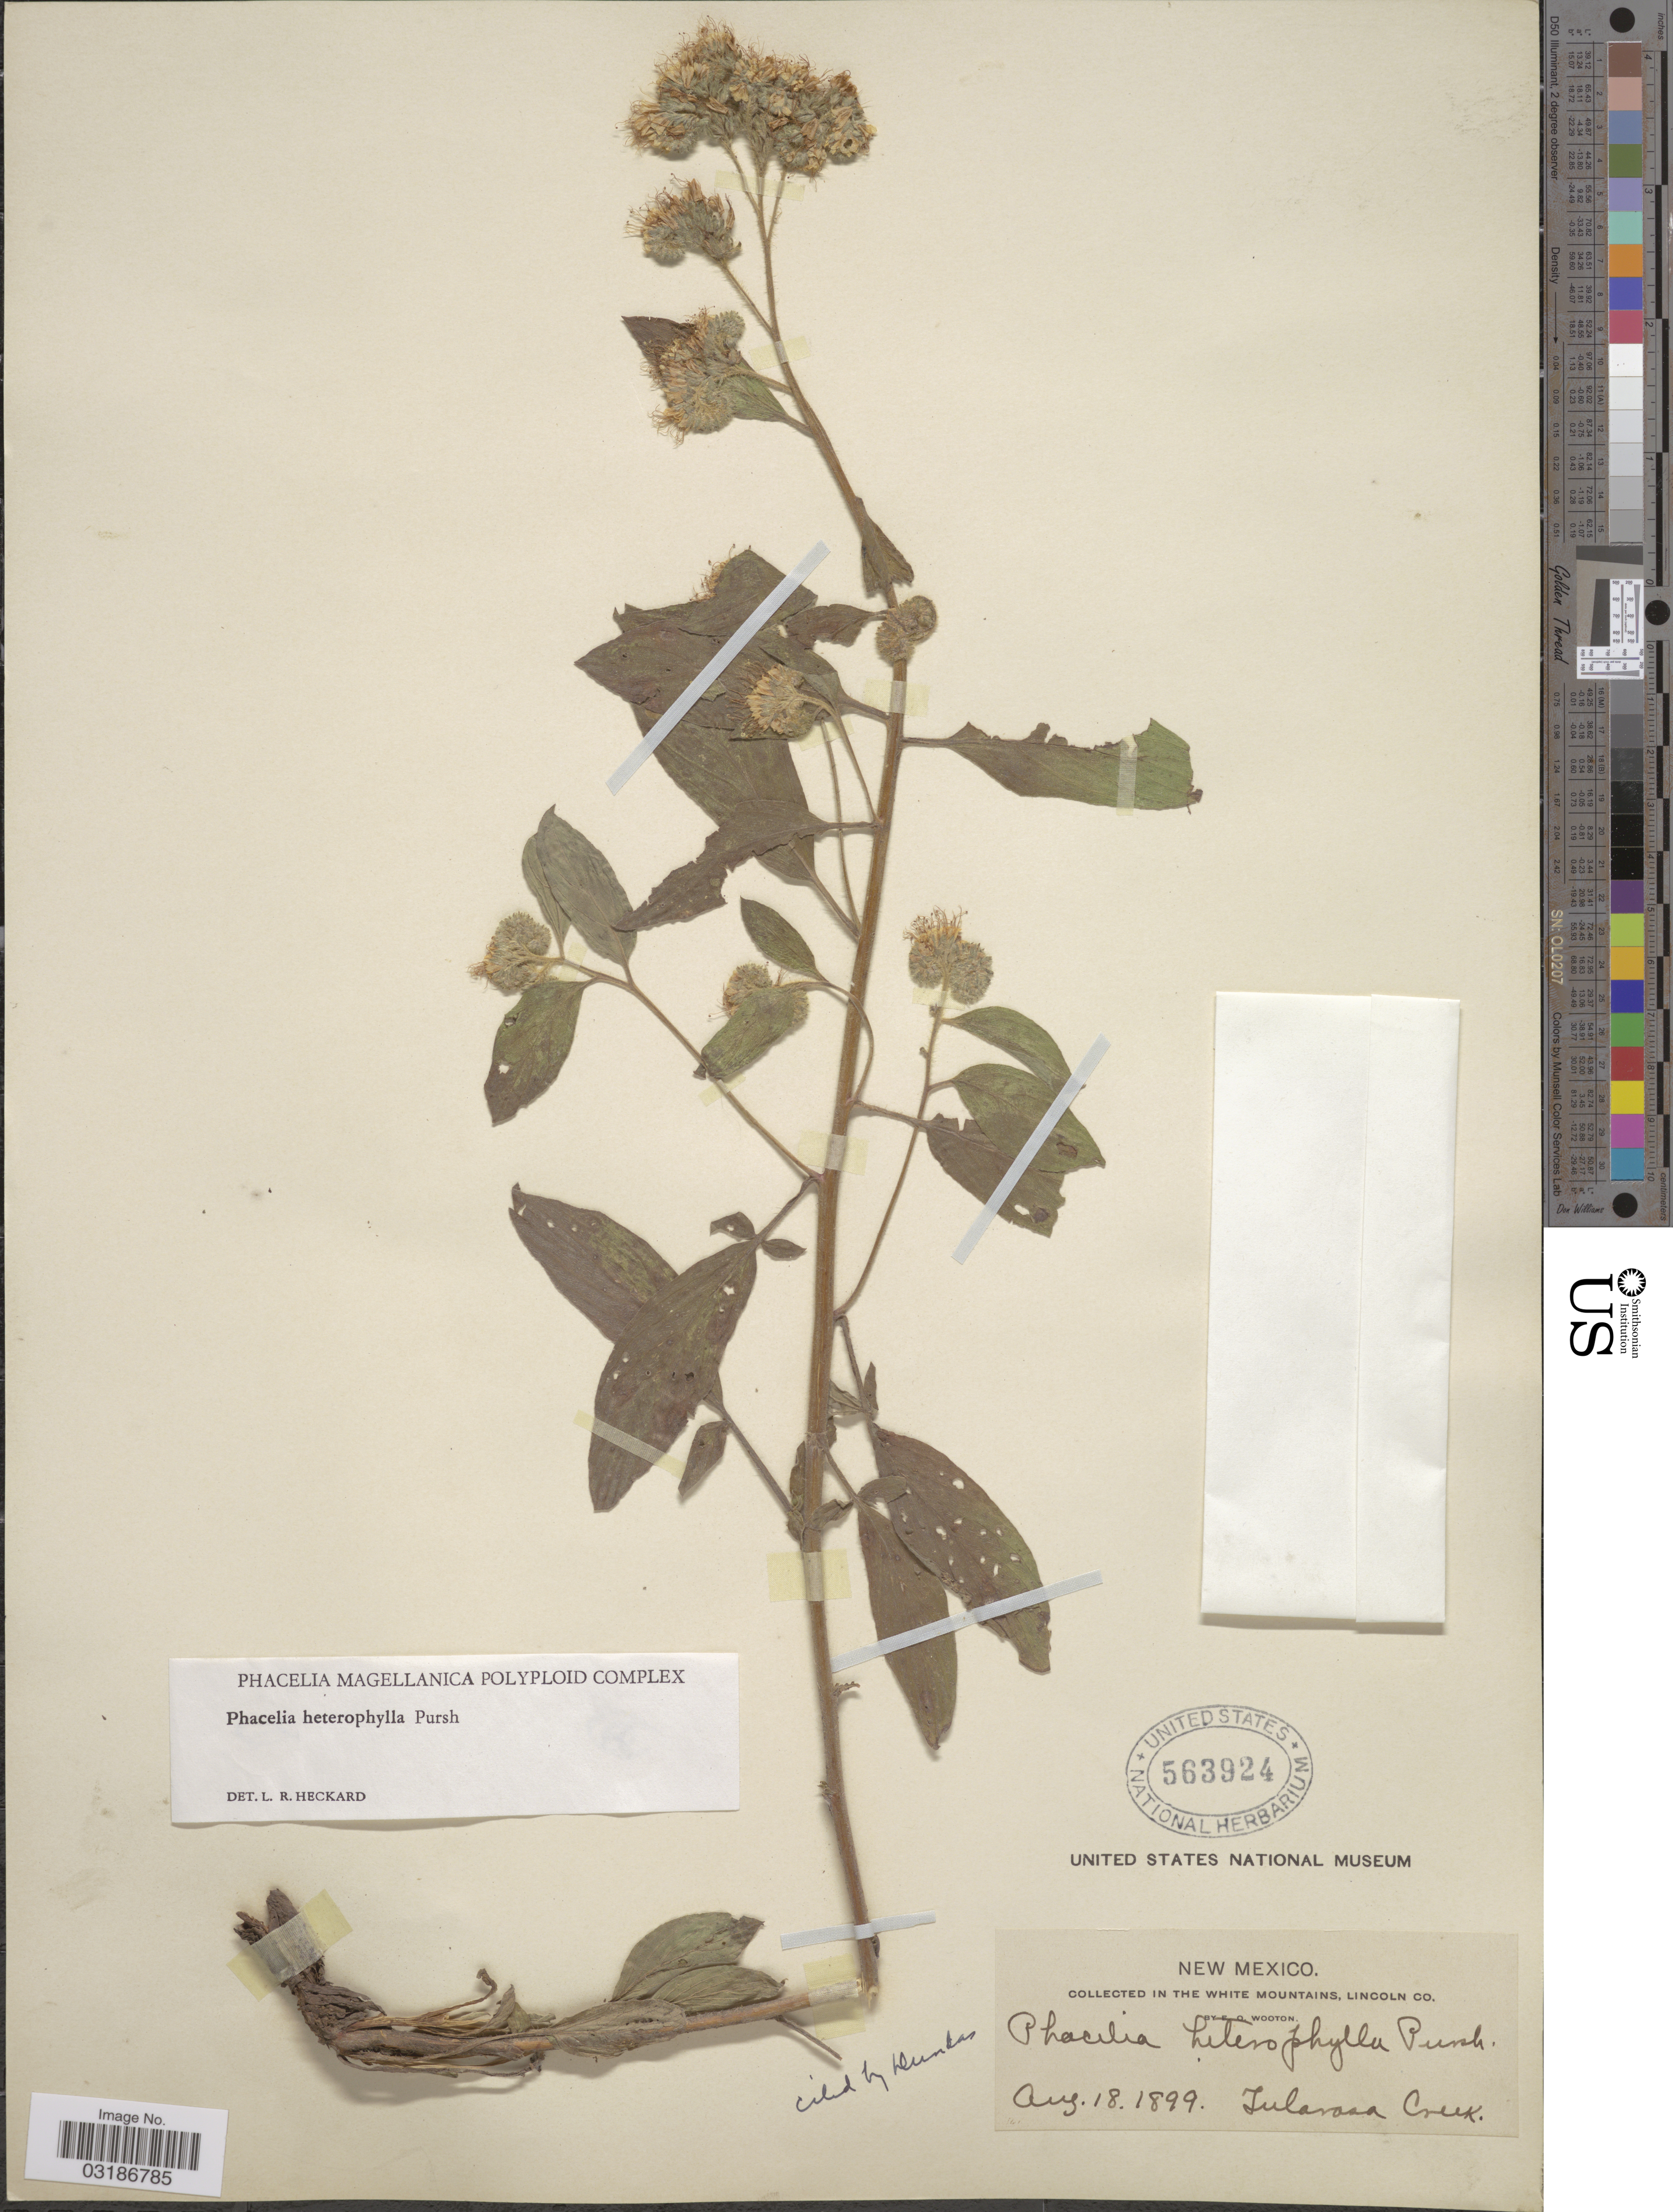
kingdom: Plantae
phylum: Tracheophyta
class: Magnoliopsida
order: Boraginales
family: Hydrophyllaceae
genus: Phacelia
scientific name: Phacelia heterophylla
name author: Pursh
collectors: E. O. Wooton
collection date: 1899-08-18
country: United States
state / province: New Mexico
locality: Collected in the White Mountains, Lincoln Co. Tularosa Creek.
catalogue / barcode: US 563924